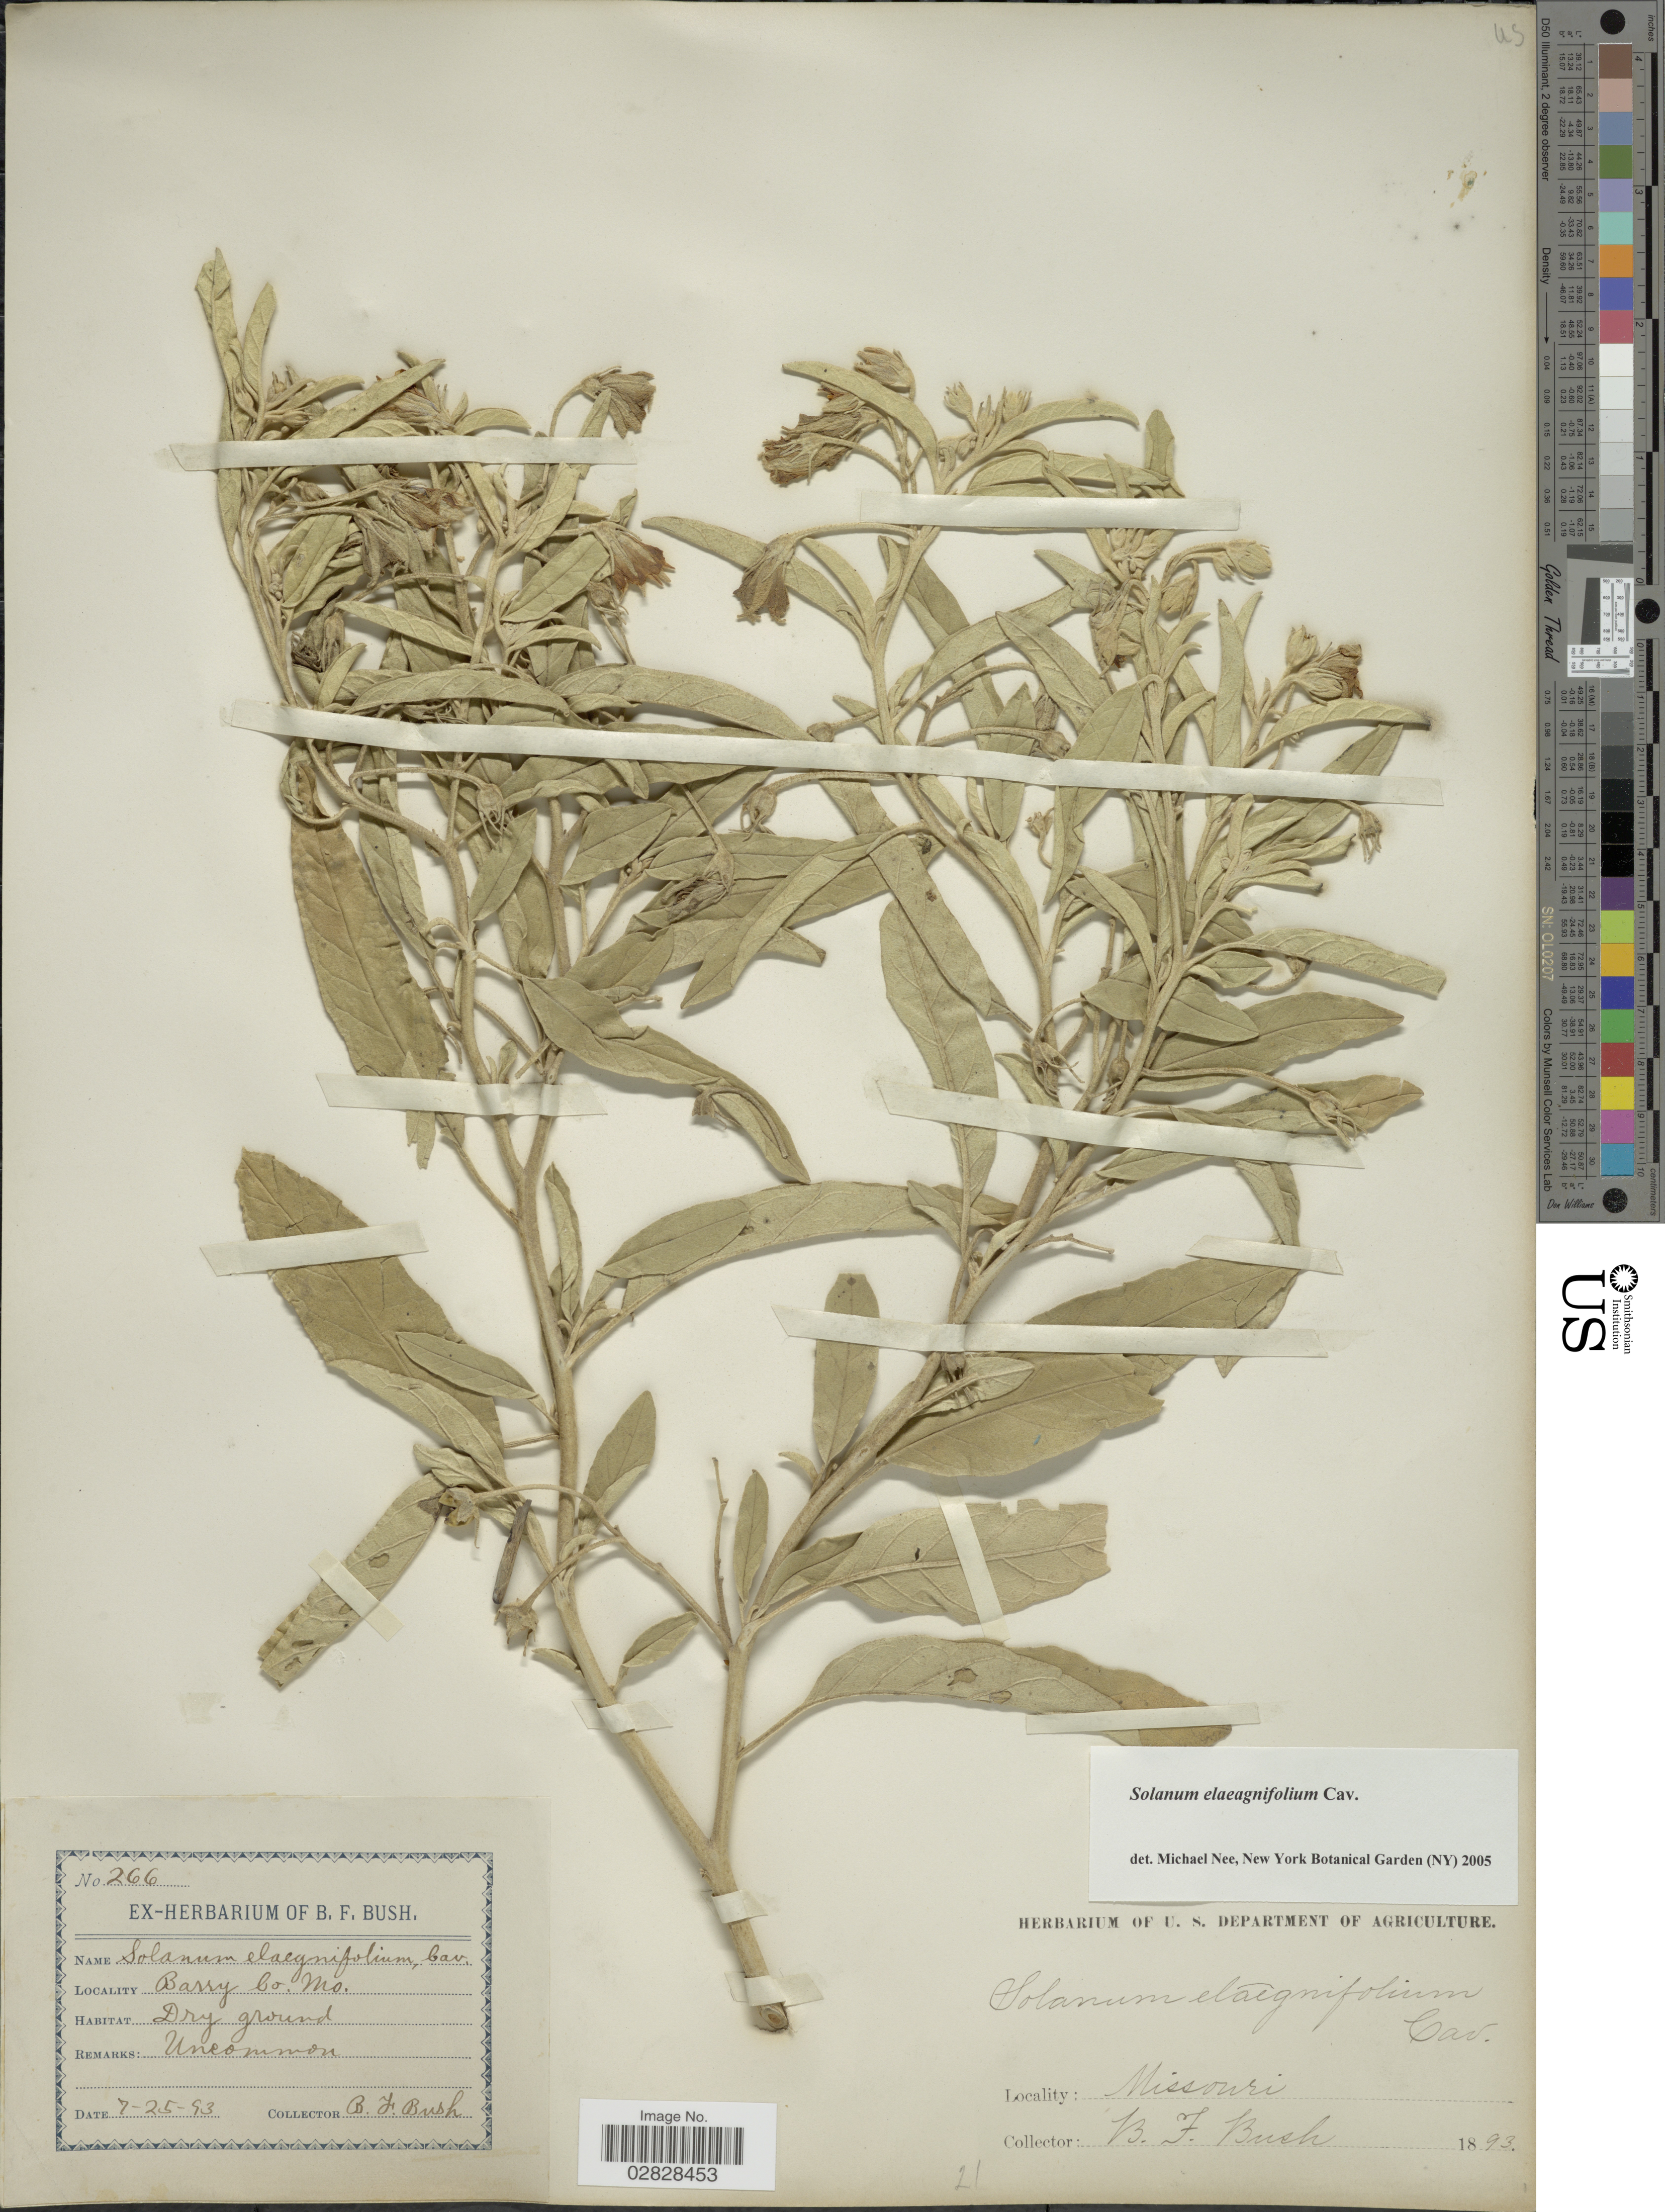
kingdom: Plantae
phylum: Tracheophyta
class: Magnoliopsida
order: Solanales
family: Solanaceae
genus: Solanum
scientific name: Solanum elaeagnifolium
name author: Cav.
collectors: B. F. Bush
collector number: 266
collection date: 1893-07-25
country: United States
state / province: Missouri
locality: Barry Co.